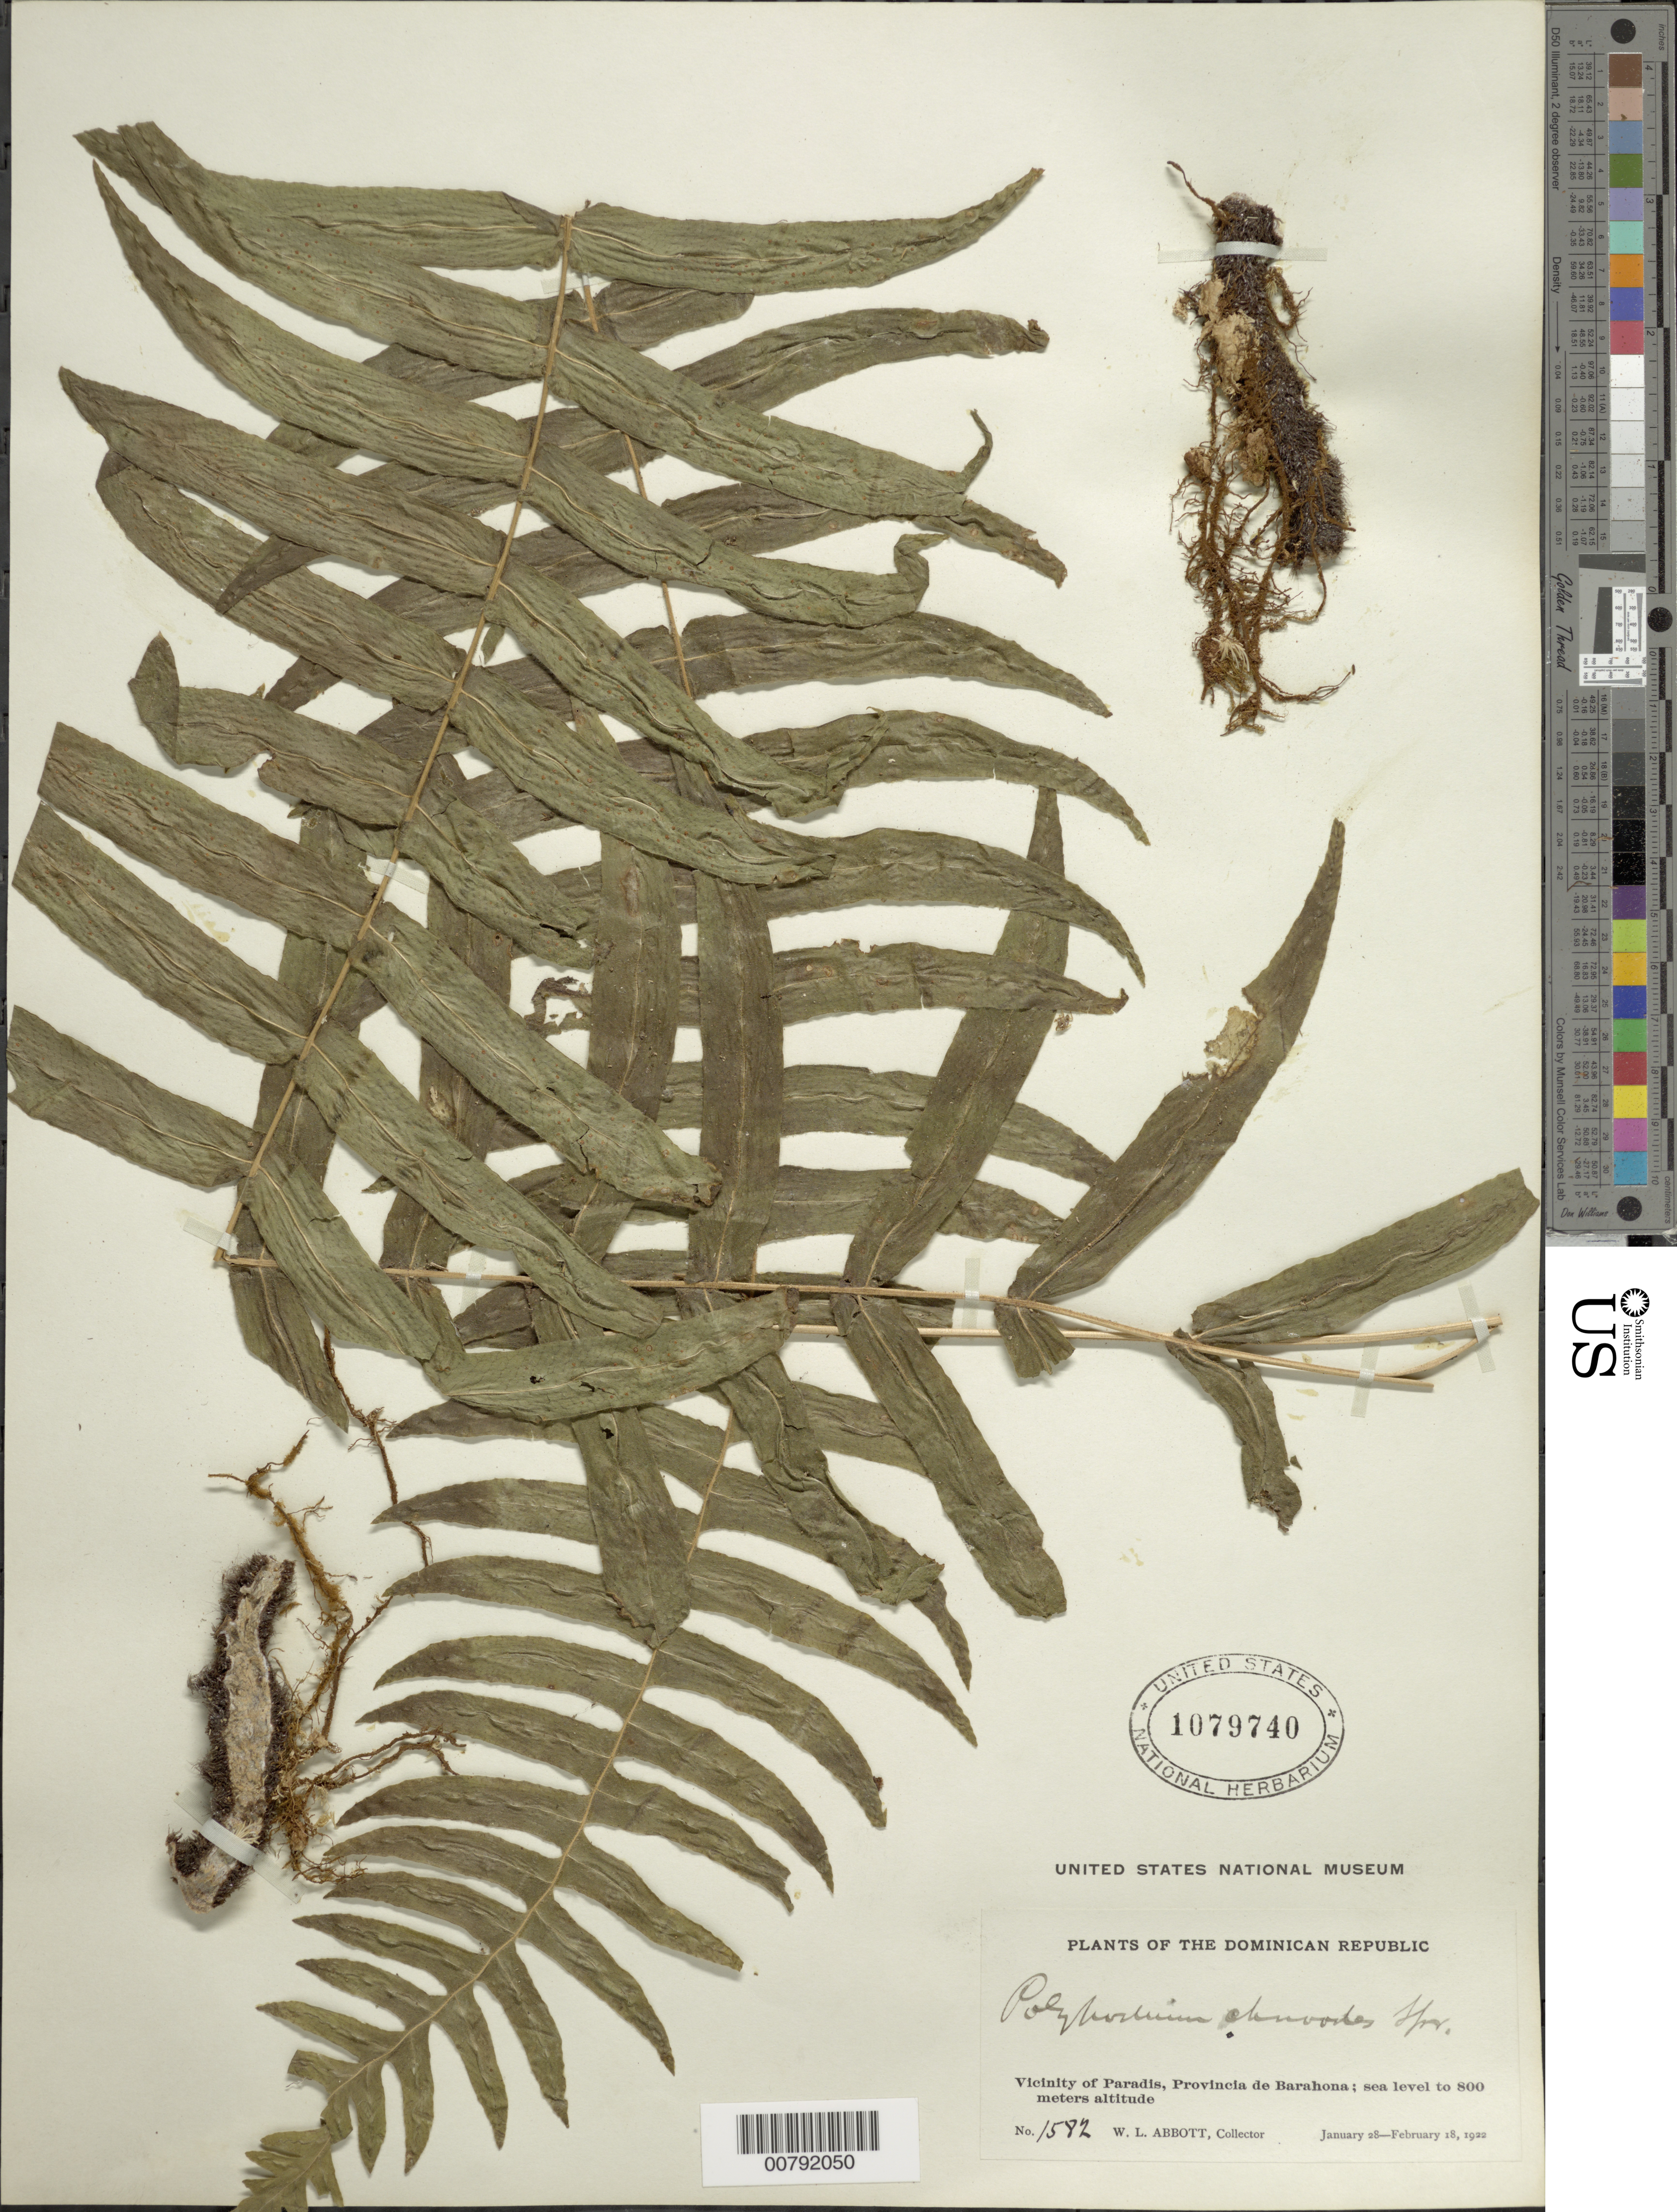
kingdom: Plantae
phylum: Tracheophyta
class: Polypodiopsida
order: Polypodiales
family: Polypodiaceae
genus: Serpocaulon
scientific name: Serpocaulon dissimile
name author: (L.) A.R. Sm.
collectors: W. L. Abbott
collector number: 1582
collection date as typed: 28 Feb 1922 18 Feb 1922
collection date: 1922-02-18/1922-02-28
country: Dominican Republic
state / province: Barahona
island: Hispaniola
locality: Paradis, vicinity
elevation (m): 0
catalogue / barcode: US 1079740